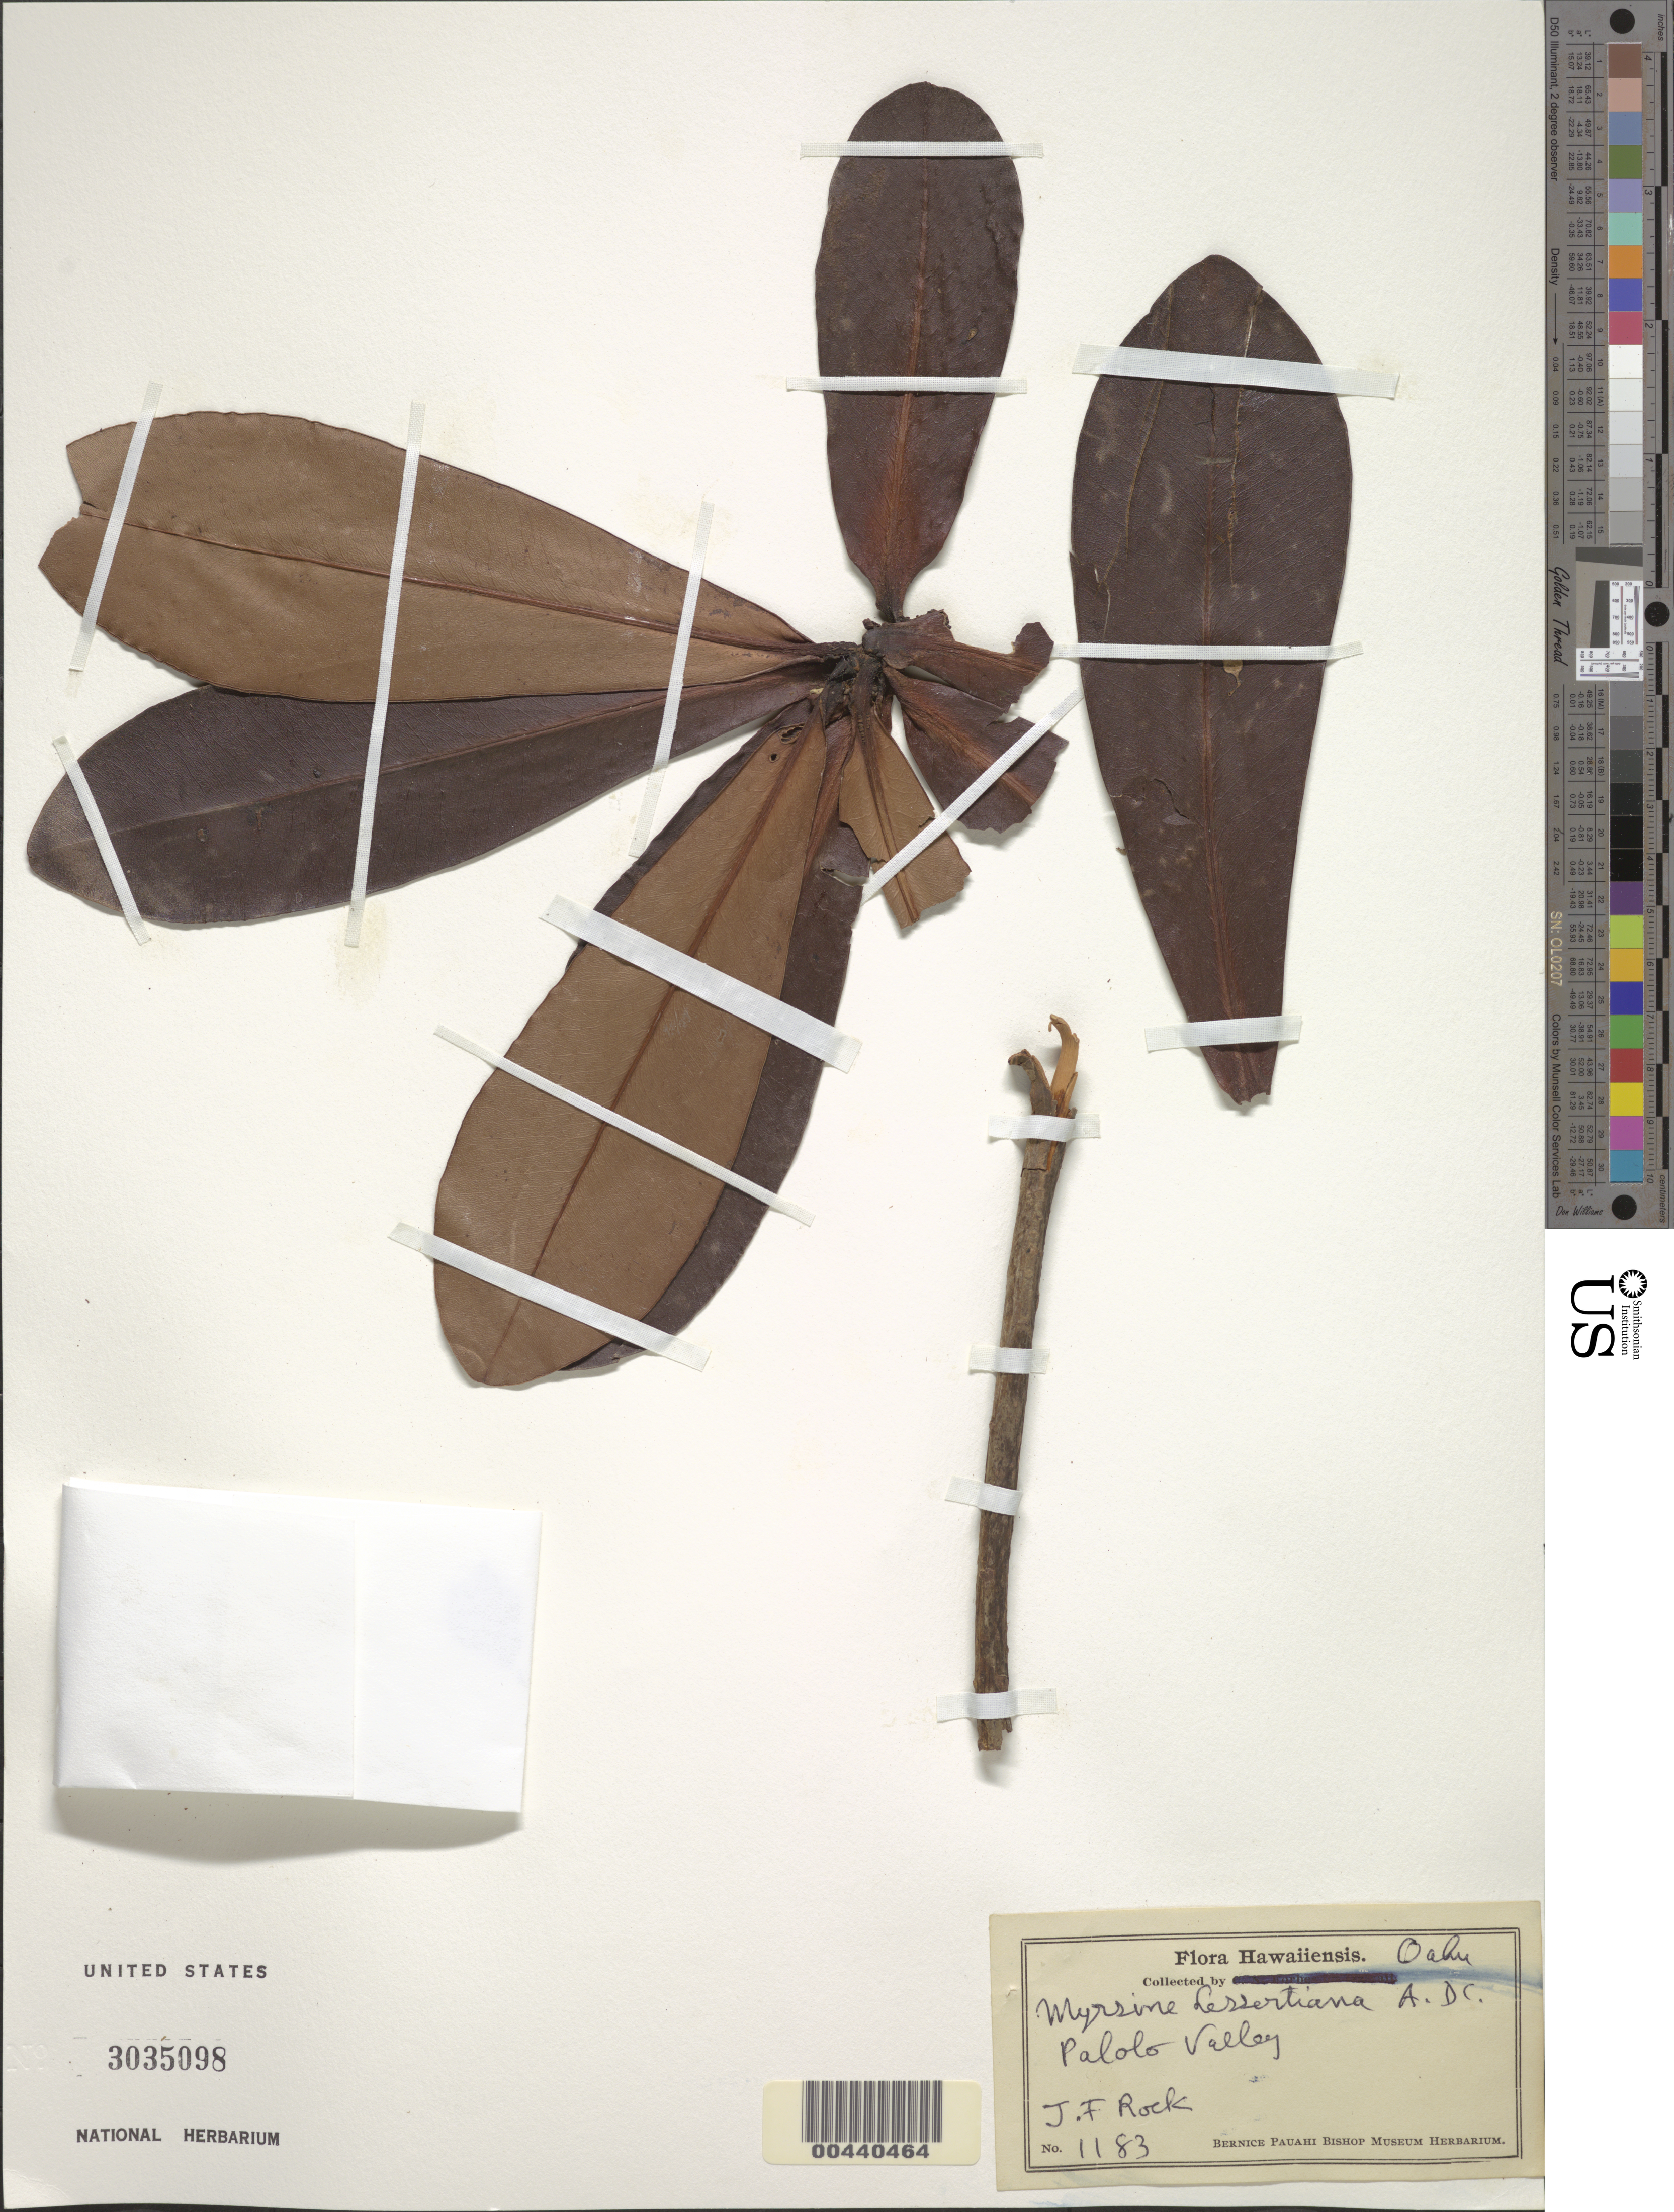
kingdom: Plantae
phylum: Tracheophyta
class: Magnoliopsida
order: Ericales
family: Primulaceae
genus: Myrsine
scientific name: Myrsine lessertiana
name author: A. DC.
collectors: J. F. Rock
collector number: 1183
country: United States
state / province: Hawaii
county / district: Honolulu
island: Oahu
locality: Palolo Valley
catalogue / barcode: US 3035098